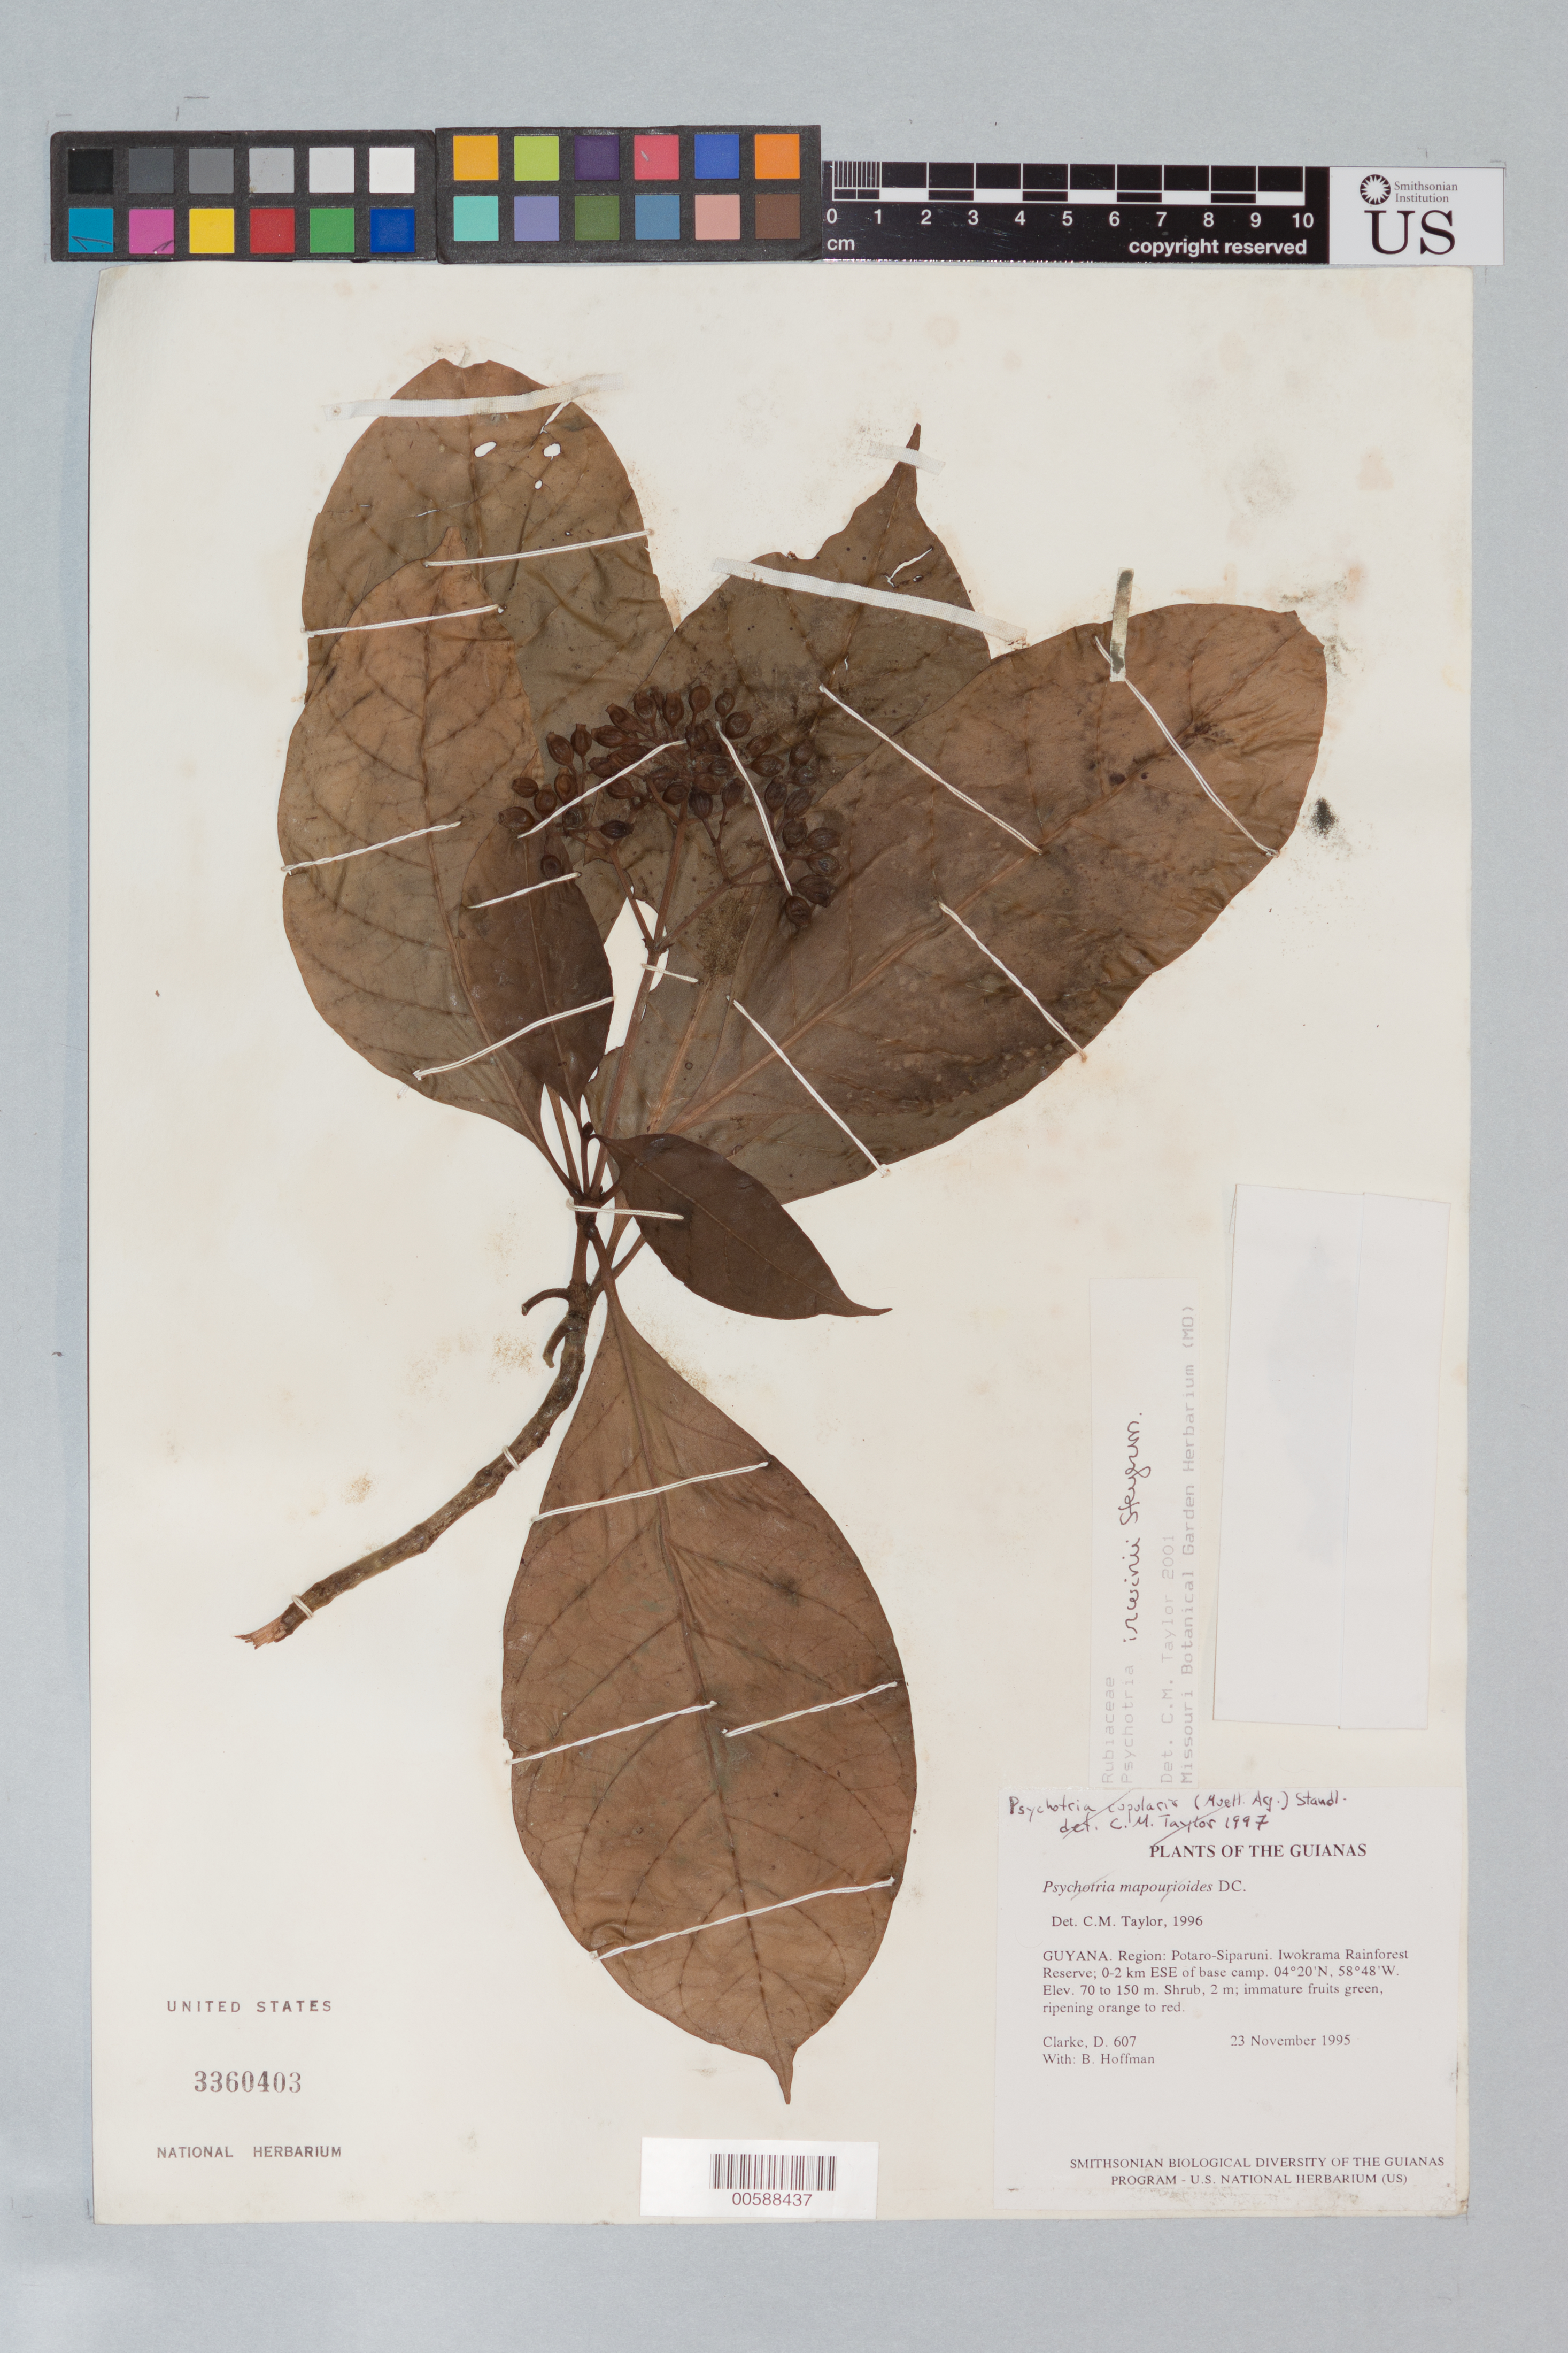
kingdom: Plantae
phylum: Tracheophyta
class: Magnoliopsida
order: Gentianales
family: Rubiaceae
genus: Psychotria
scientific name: Psychotria irwinii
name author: Steyerm.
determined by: Taylor, Charlotte M.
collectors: H. D. Clarke & B. Hoffman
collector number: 607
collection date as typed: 23 November 1995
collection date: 1995-11-23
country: Guyana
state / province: Potaro-Siparuni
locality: Iwokrama Rainforest Reserve; 0-2 km ESE of base camp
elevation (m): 70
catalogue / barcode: US 3360403